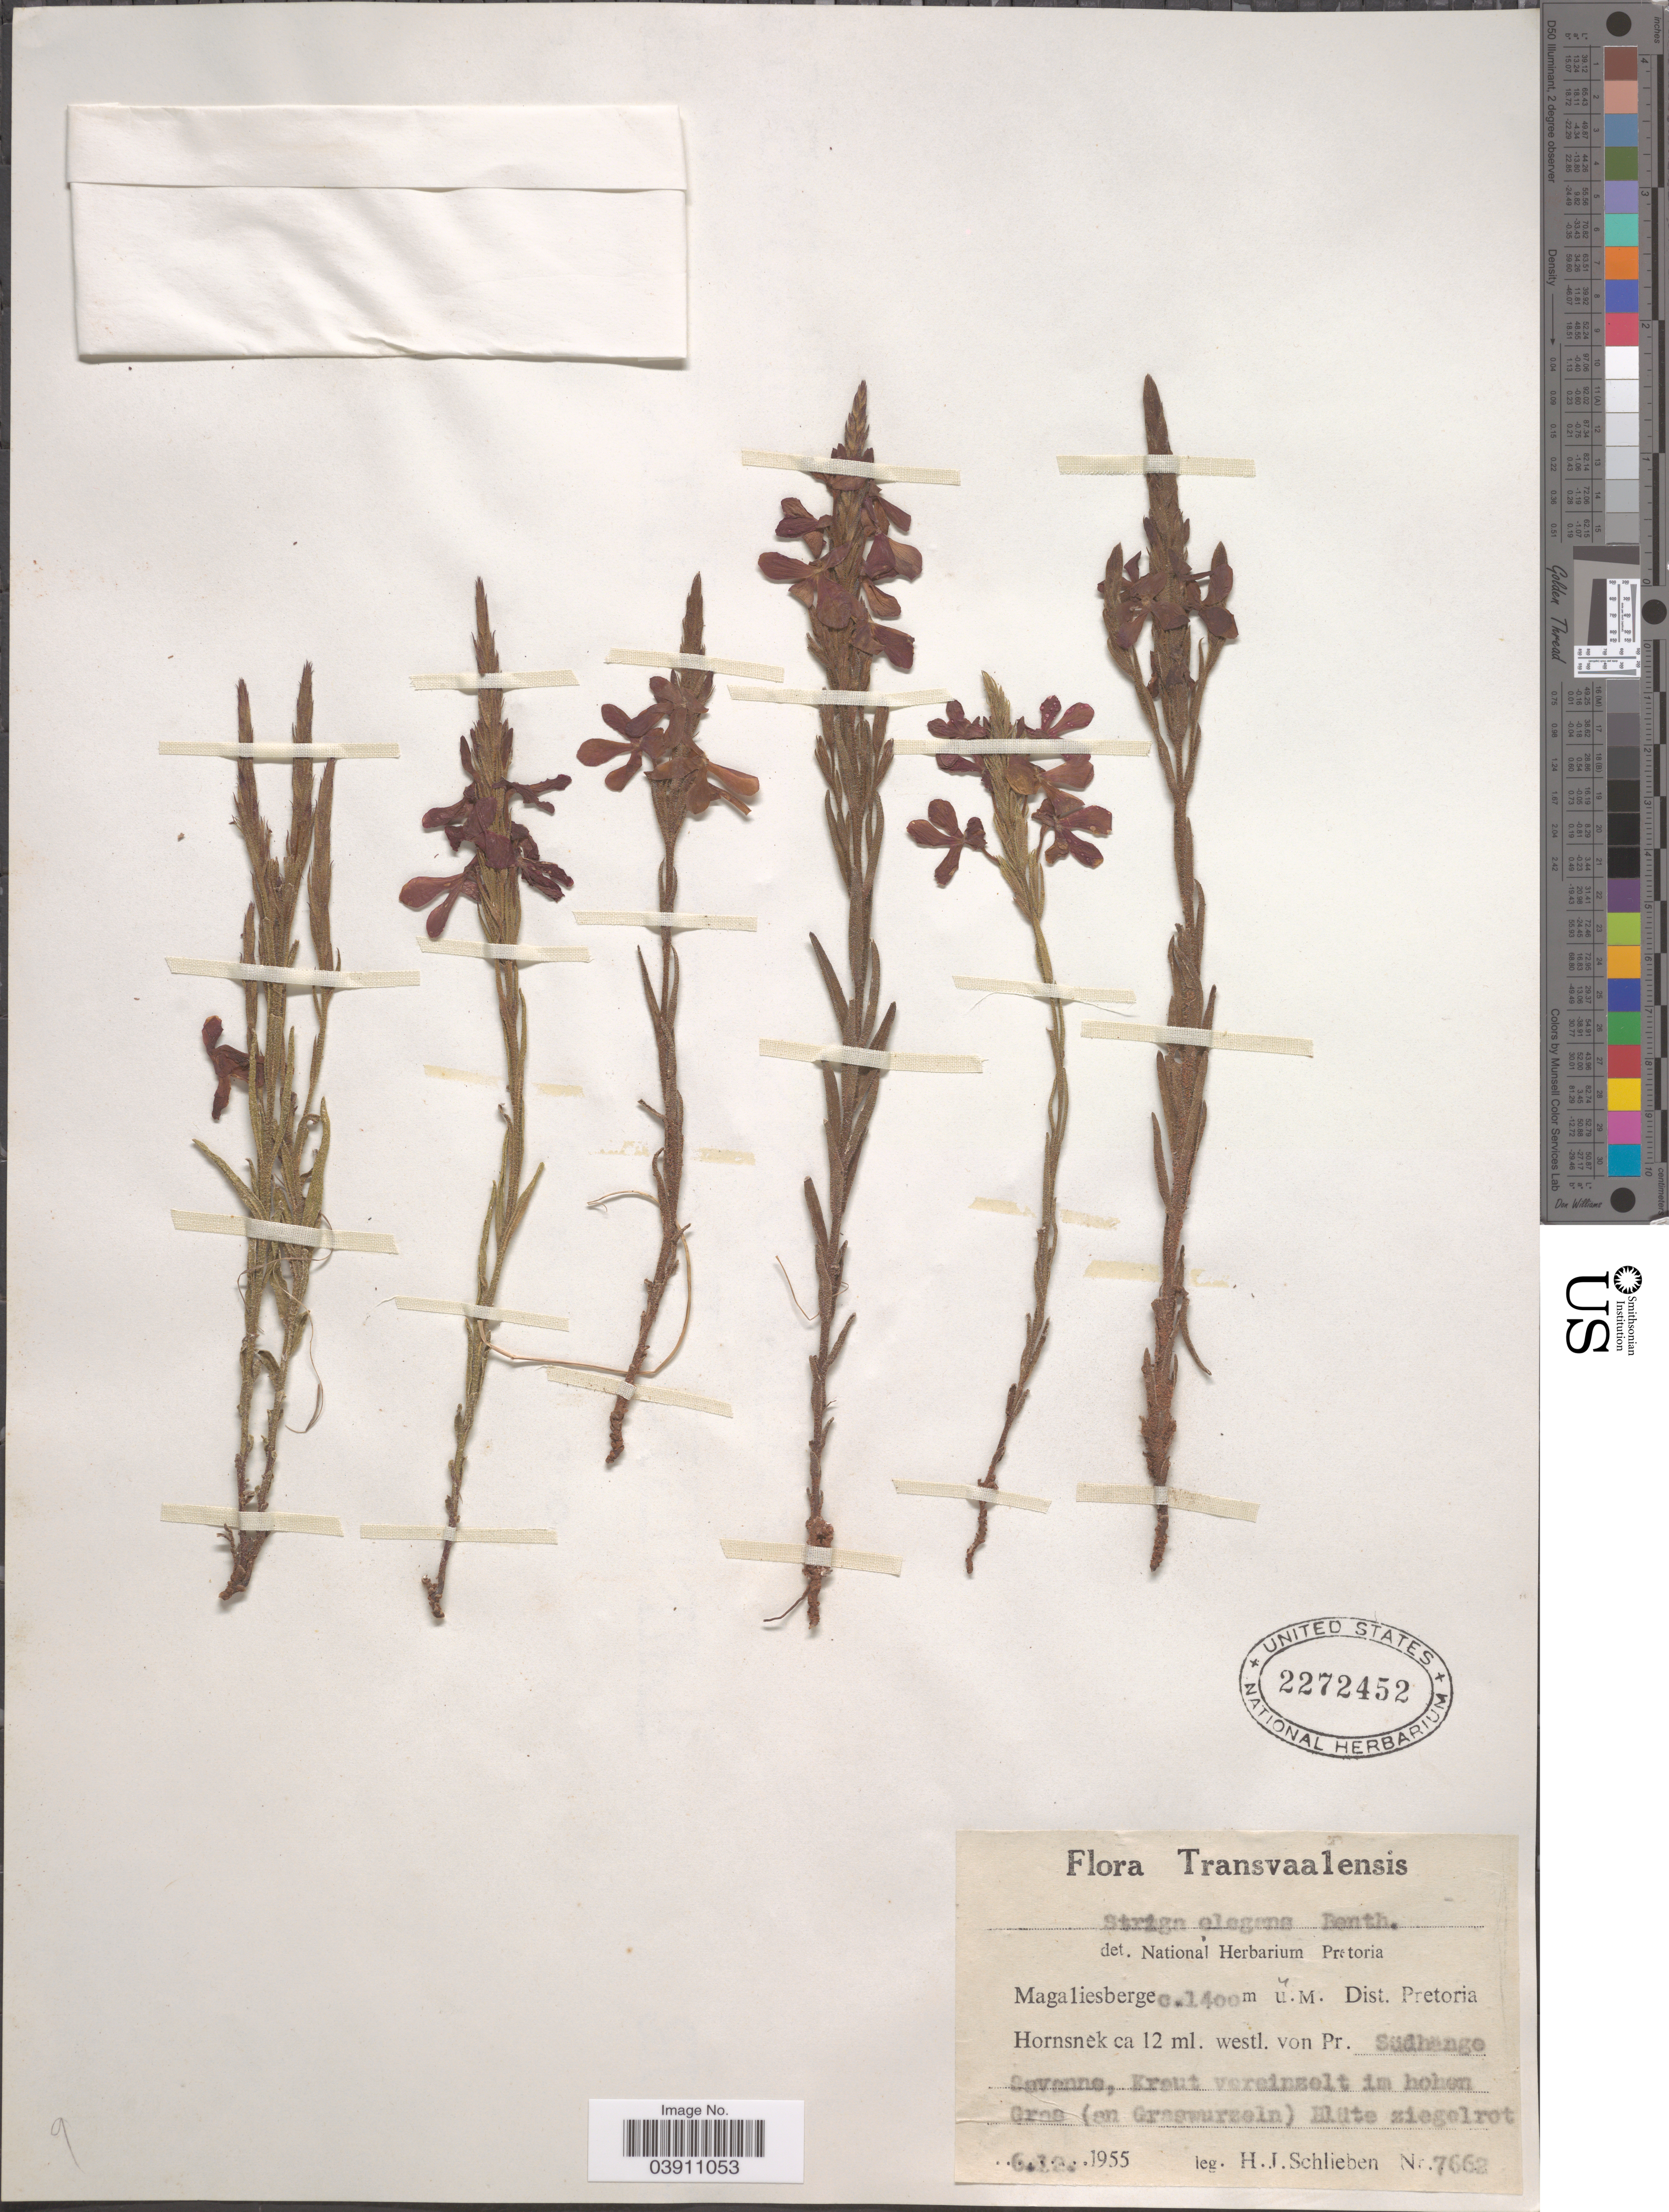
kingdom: Plantae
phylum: Tracheophyta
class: Magnoliopsida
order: Lamiales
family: Orobanchaceae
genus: Striga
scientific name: Striga elegans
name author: Benth.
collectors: H. J. Schlieben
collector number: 7662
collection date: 1955-12-06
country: South Africa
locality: Transvaalensis. Magaliesberge. Dist. Pretoria. Hornsnek ca 12 ml. westl. von Pr. Südhänge Savanne, Kraut vereingelt im hohen Gras (an Graswurzeln) Blüte ziegelrot.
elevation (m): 1400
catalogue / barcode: US 2272452